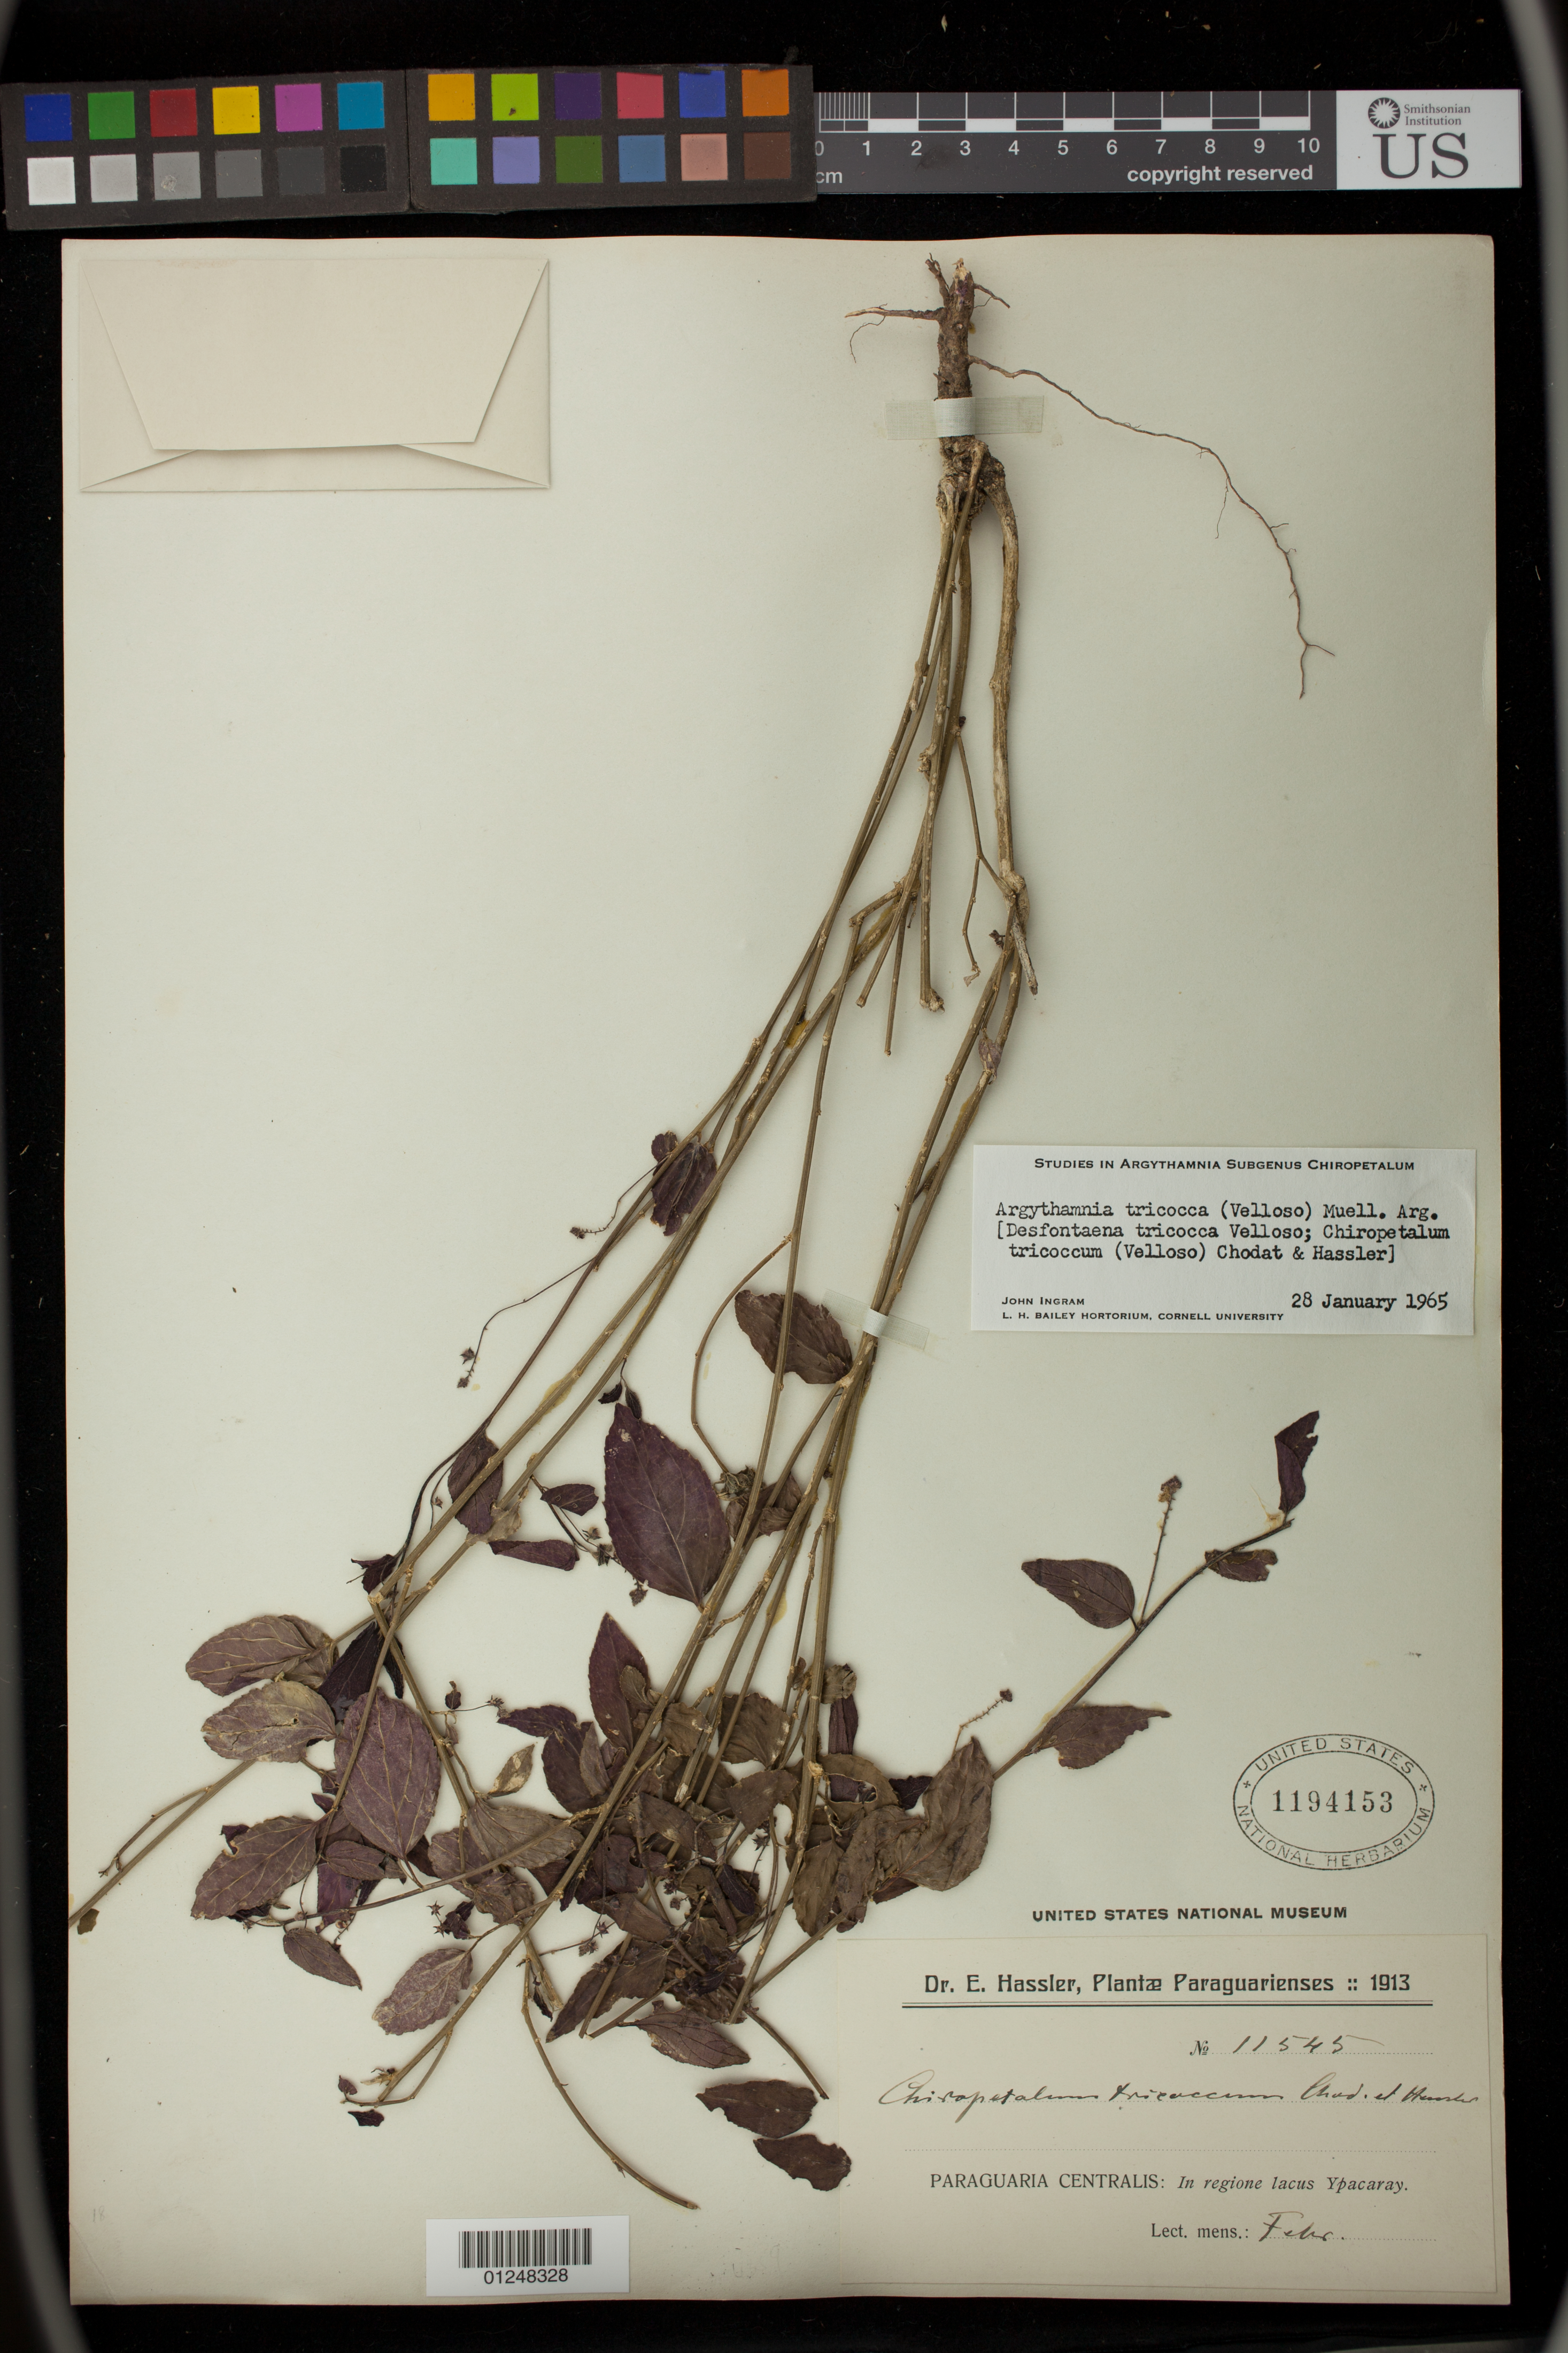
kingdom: Plantae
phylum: Tracheophyta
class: Magnoliopsida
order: Malpighiales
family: Euphorbiaceae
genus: Argythamnia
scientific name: Argythamnia tricocca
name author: (Vell.) Müll. Arg.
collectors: E. Hassler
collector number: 11545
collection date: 1913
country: Paraguay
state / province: Central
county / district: Ypacarai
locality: In regione lacus Ypacaray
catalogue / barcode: US 1194153